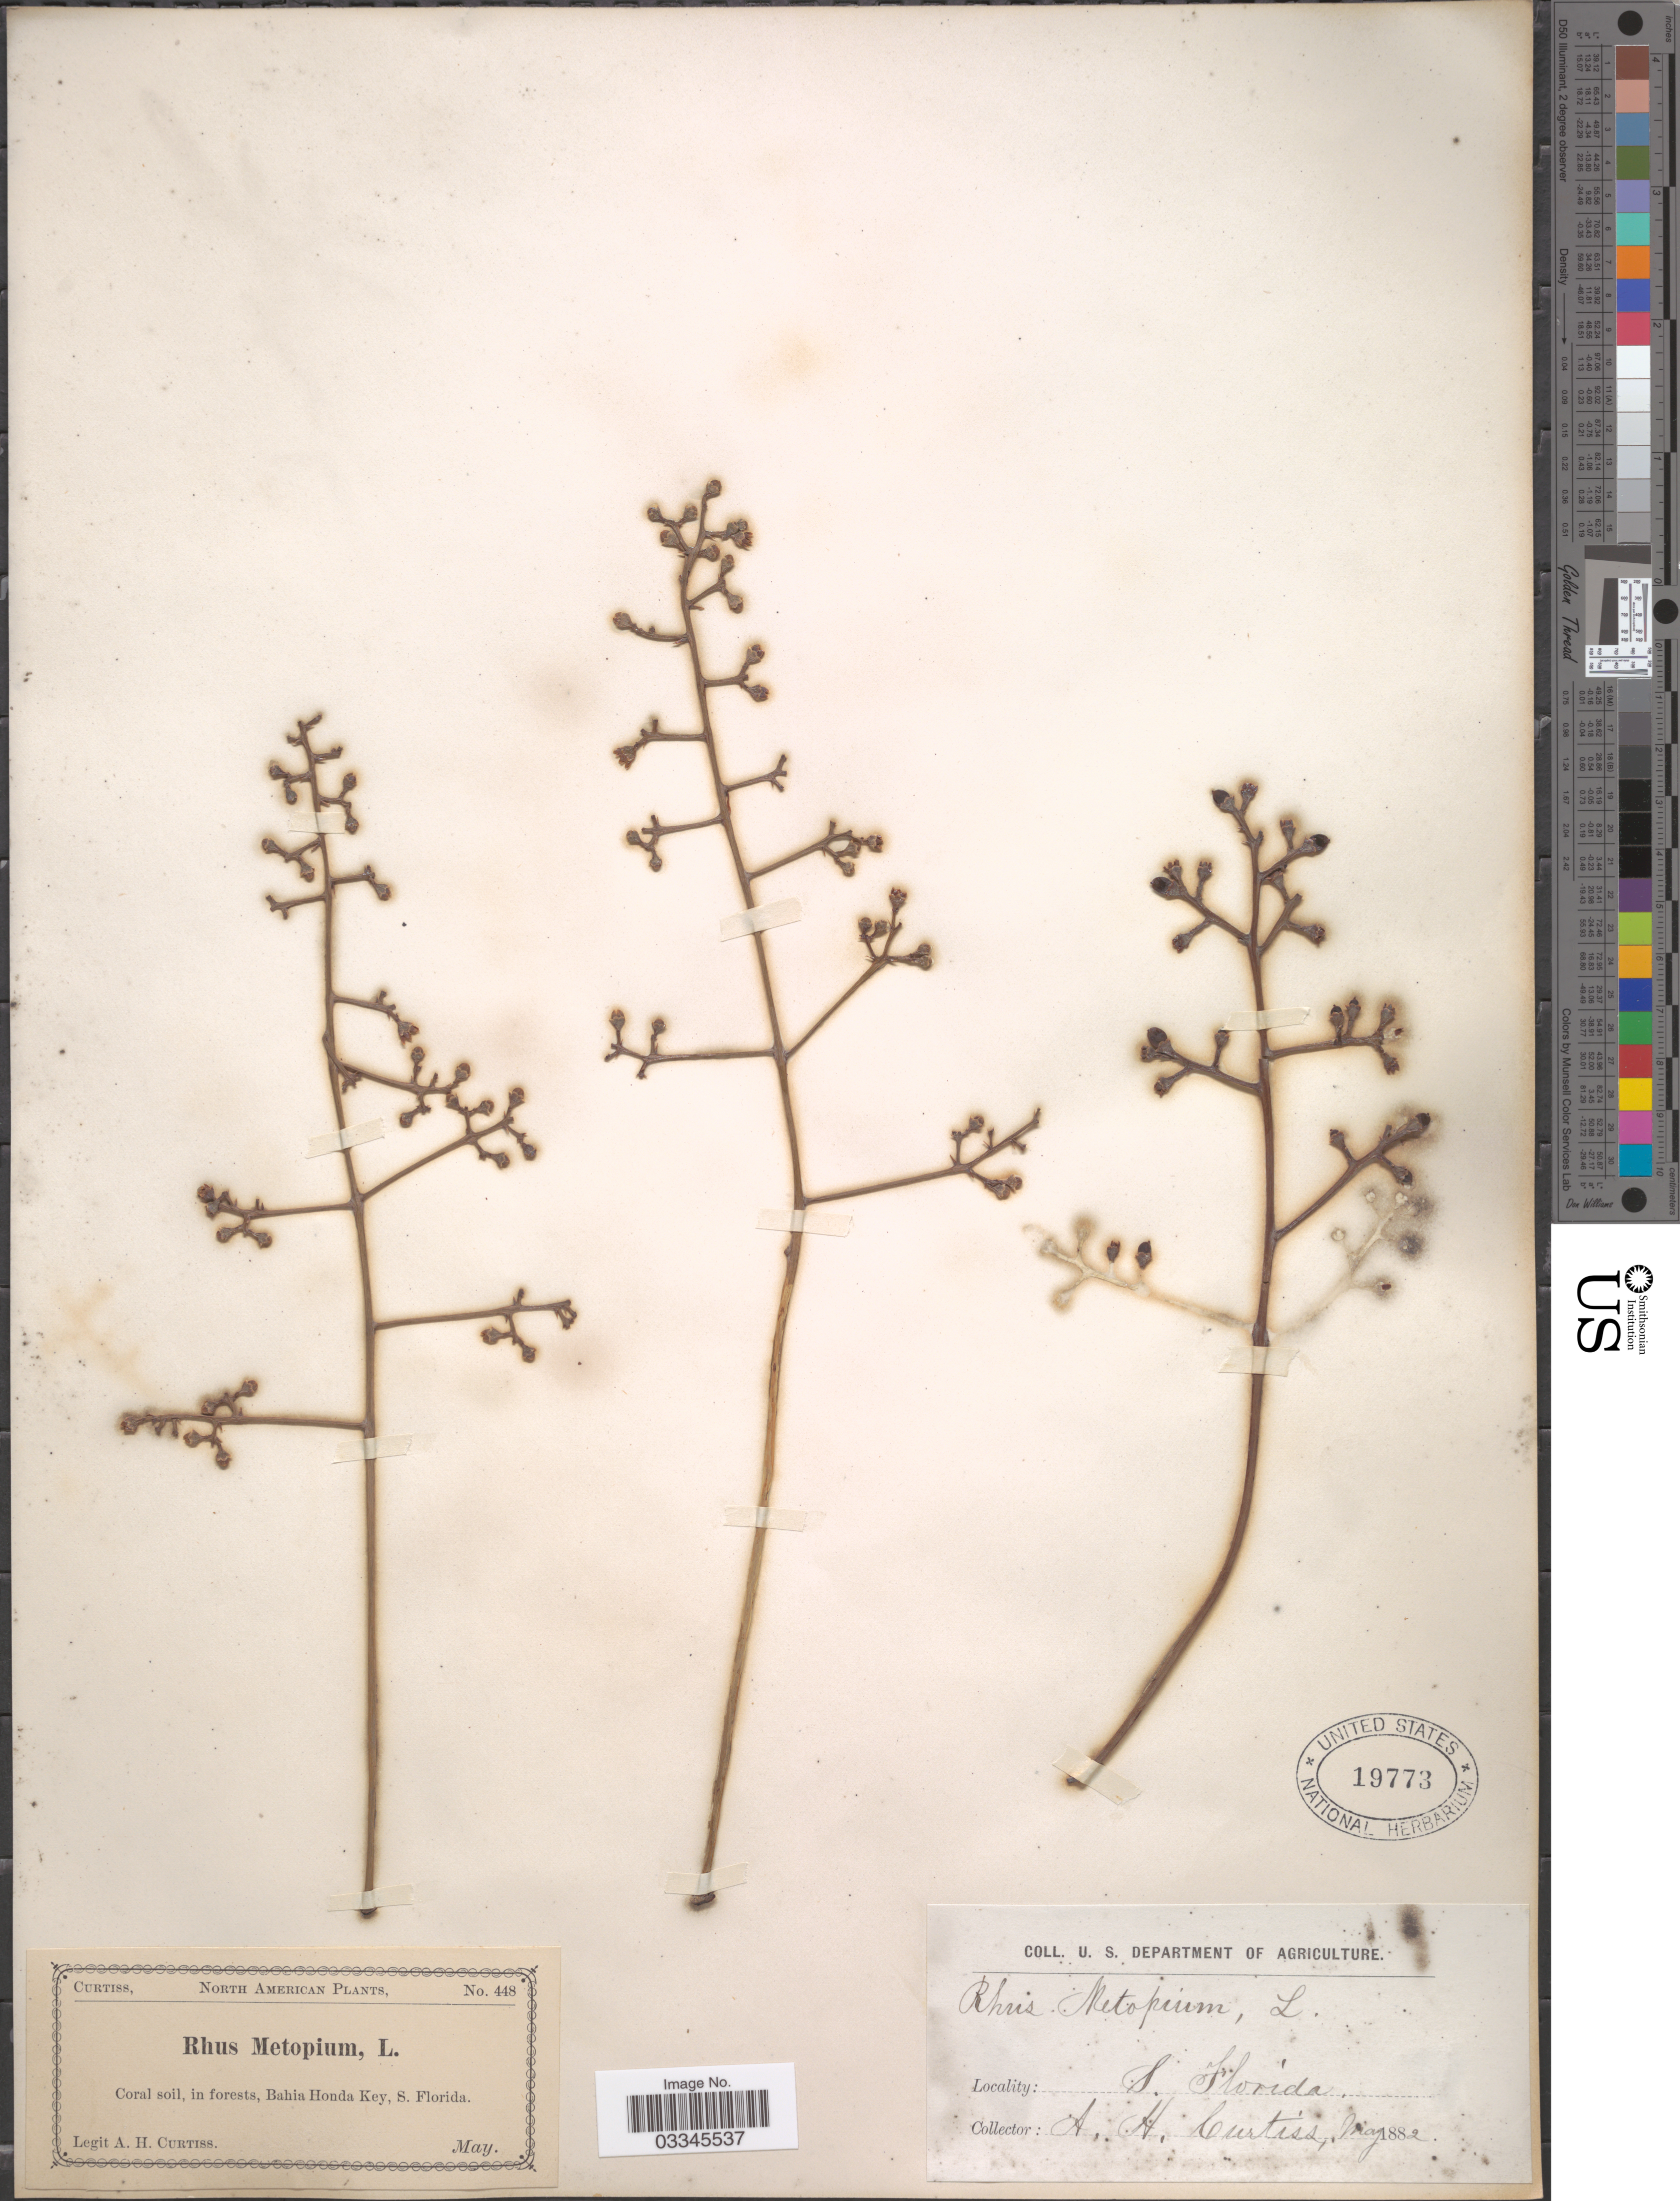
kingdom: Plantae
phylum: Tracheophyta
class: Magnoliopsida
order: Sapindales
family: Anacardiaceae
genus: Metopium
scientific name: Metopium toxiferum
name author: (L.) Krug & Urb.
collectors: A. H. Curtiss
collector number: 448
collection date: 1882-05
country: United States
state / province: Florida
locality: Bahia Honda Key, S. FLorida.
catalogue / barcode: US 19773